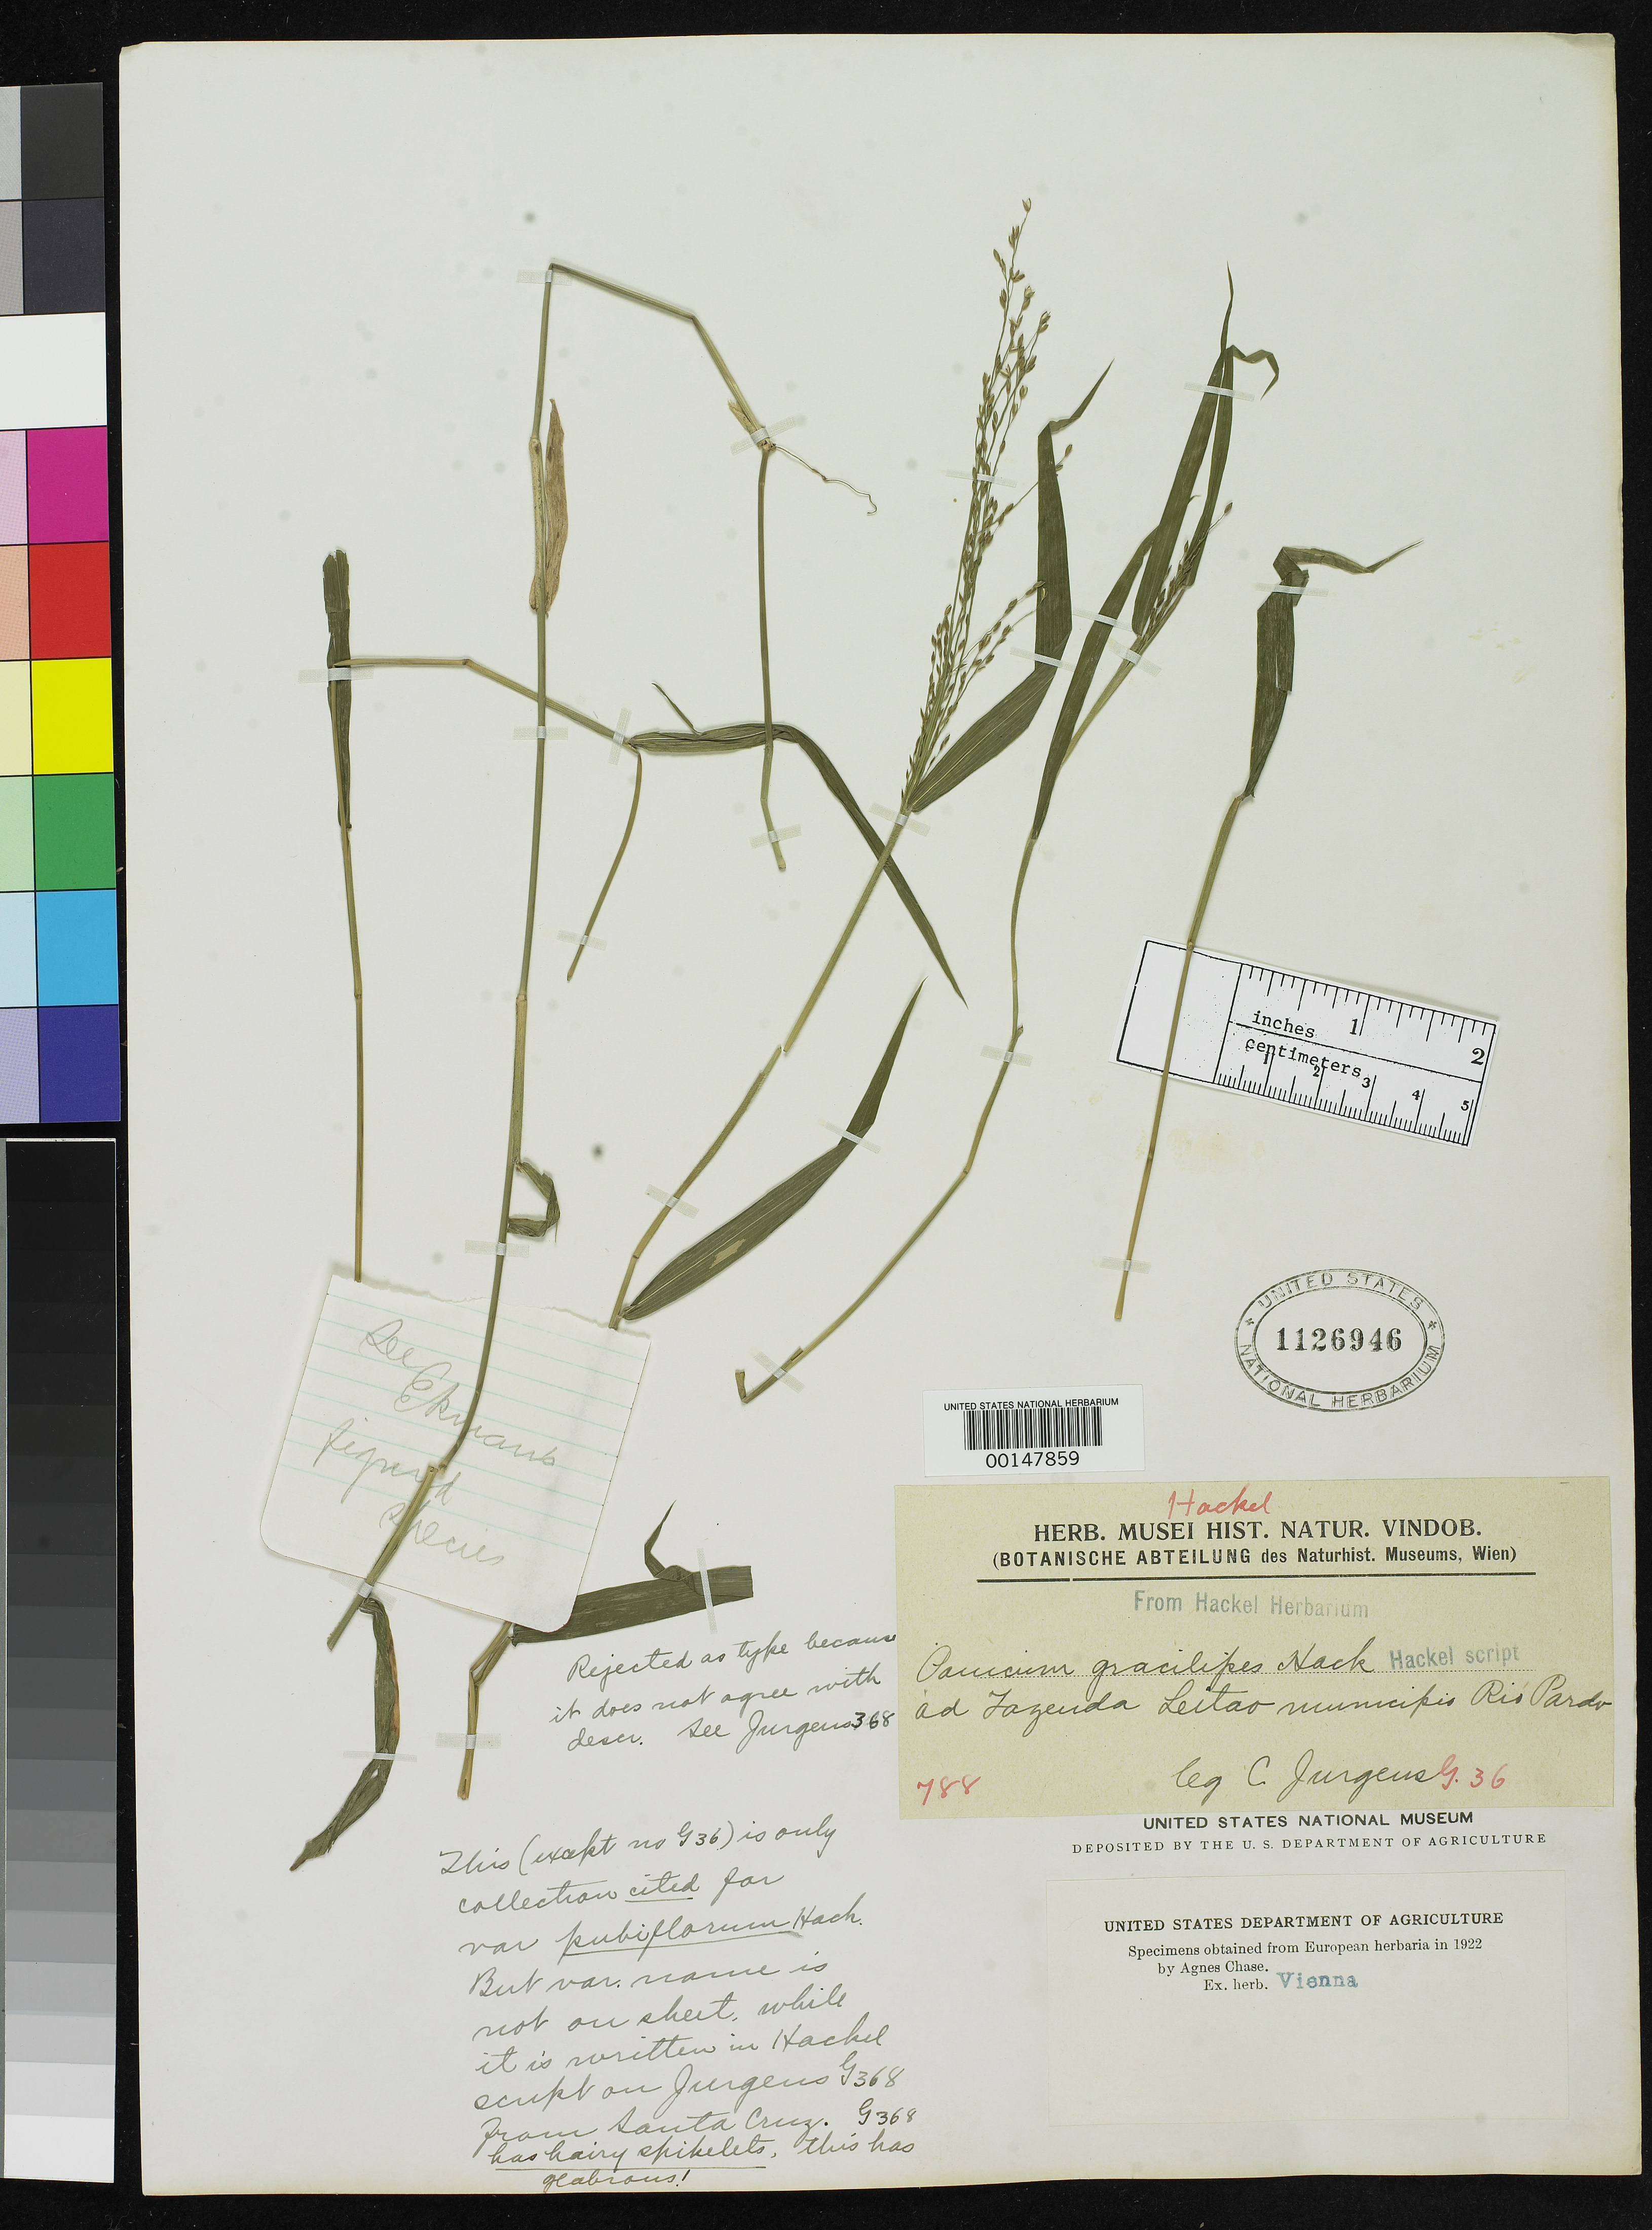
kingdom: Plantae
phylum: Tracheophyta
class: Liliopsida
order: Poales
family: Poaceae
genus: Panicum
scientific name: Panicum gracilipes var. pubiflorum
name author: Hack.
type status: Type Collection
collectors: C. Juergens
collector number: G 36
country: Brazil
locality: Fazenda Leitat, Rio Pardo.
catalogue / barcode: US 1126946